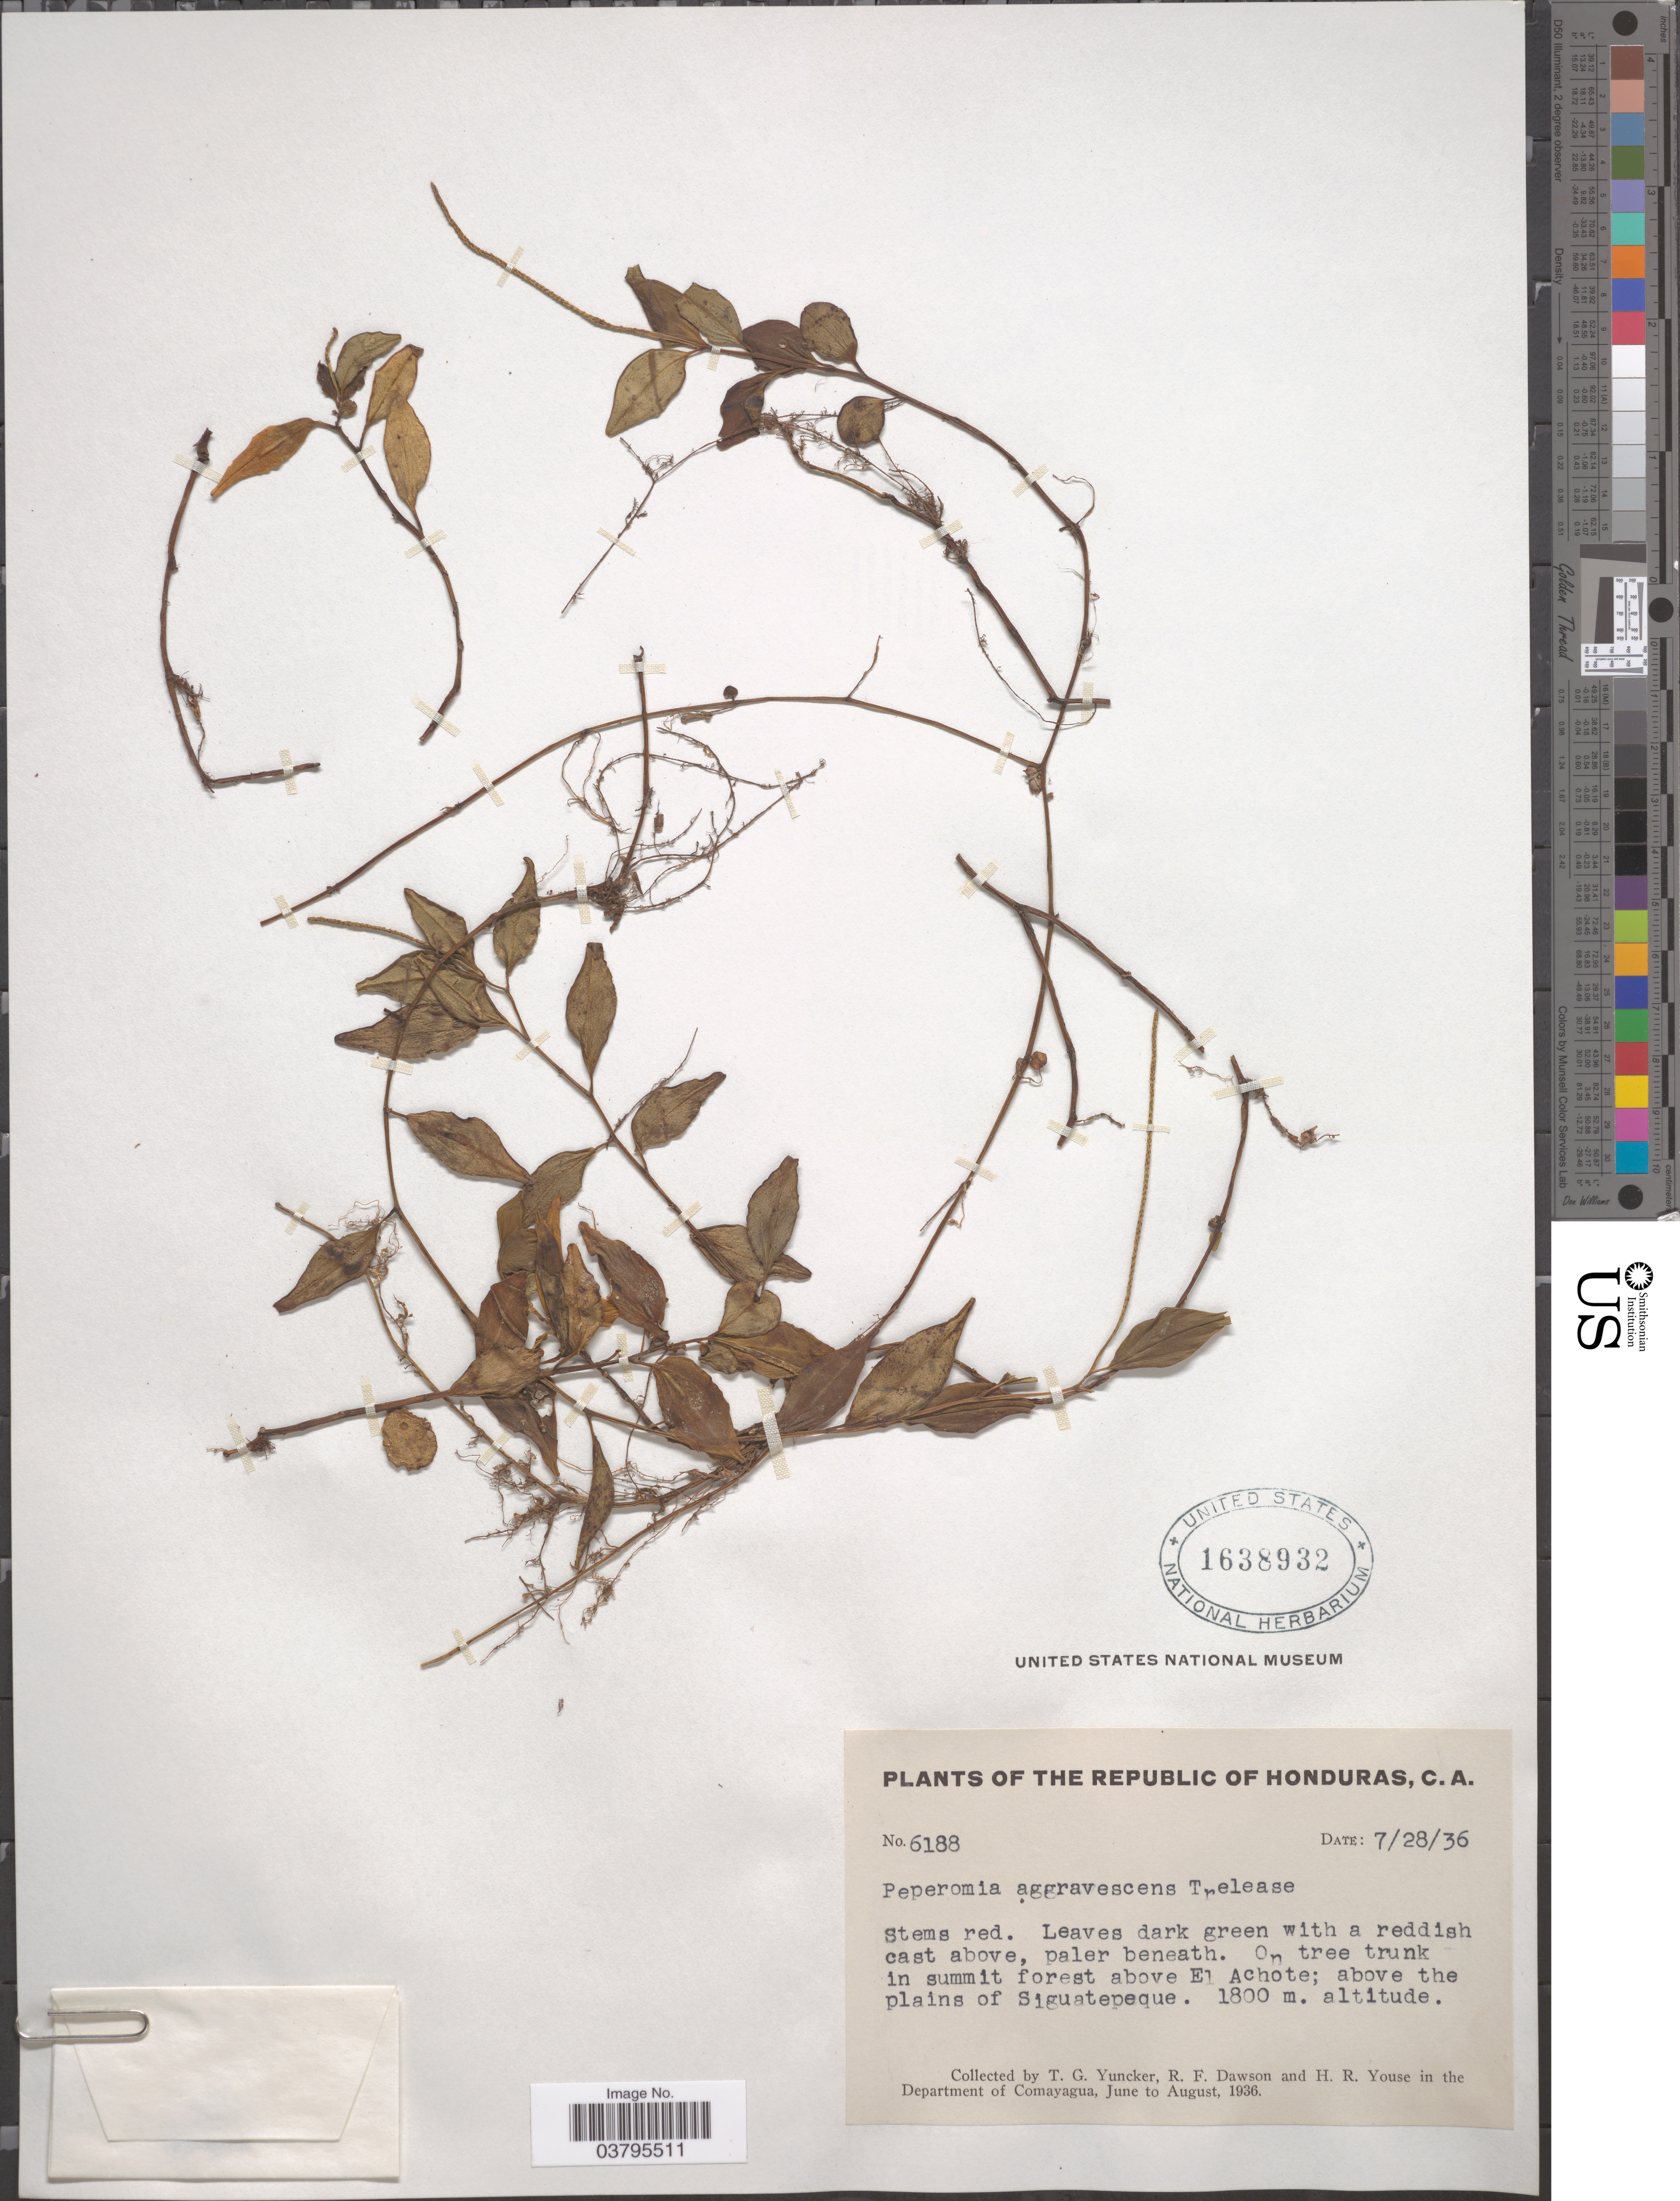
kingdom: Plantae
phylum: Tracheophyta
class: Magnoliopsida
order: Piperales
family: Piperaceae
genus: Peperomia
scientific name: Peperomia aggravescens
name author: Trel. in Yunck.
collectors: T. G. Yuncker, R. F. Dawson & H. Youse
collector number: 6188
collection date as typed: Transcribed d/m/y: 28/7/36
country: Honduras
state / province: Comayagua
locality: On tree trunk in summit forest above El Achote; above the plains of Siguatepeque. Department of Comayagua.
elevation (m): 1800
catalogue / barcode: US 1638932